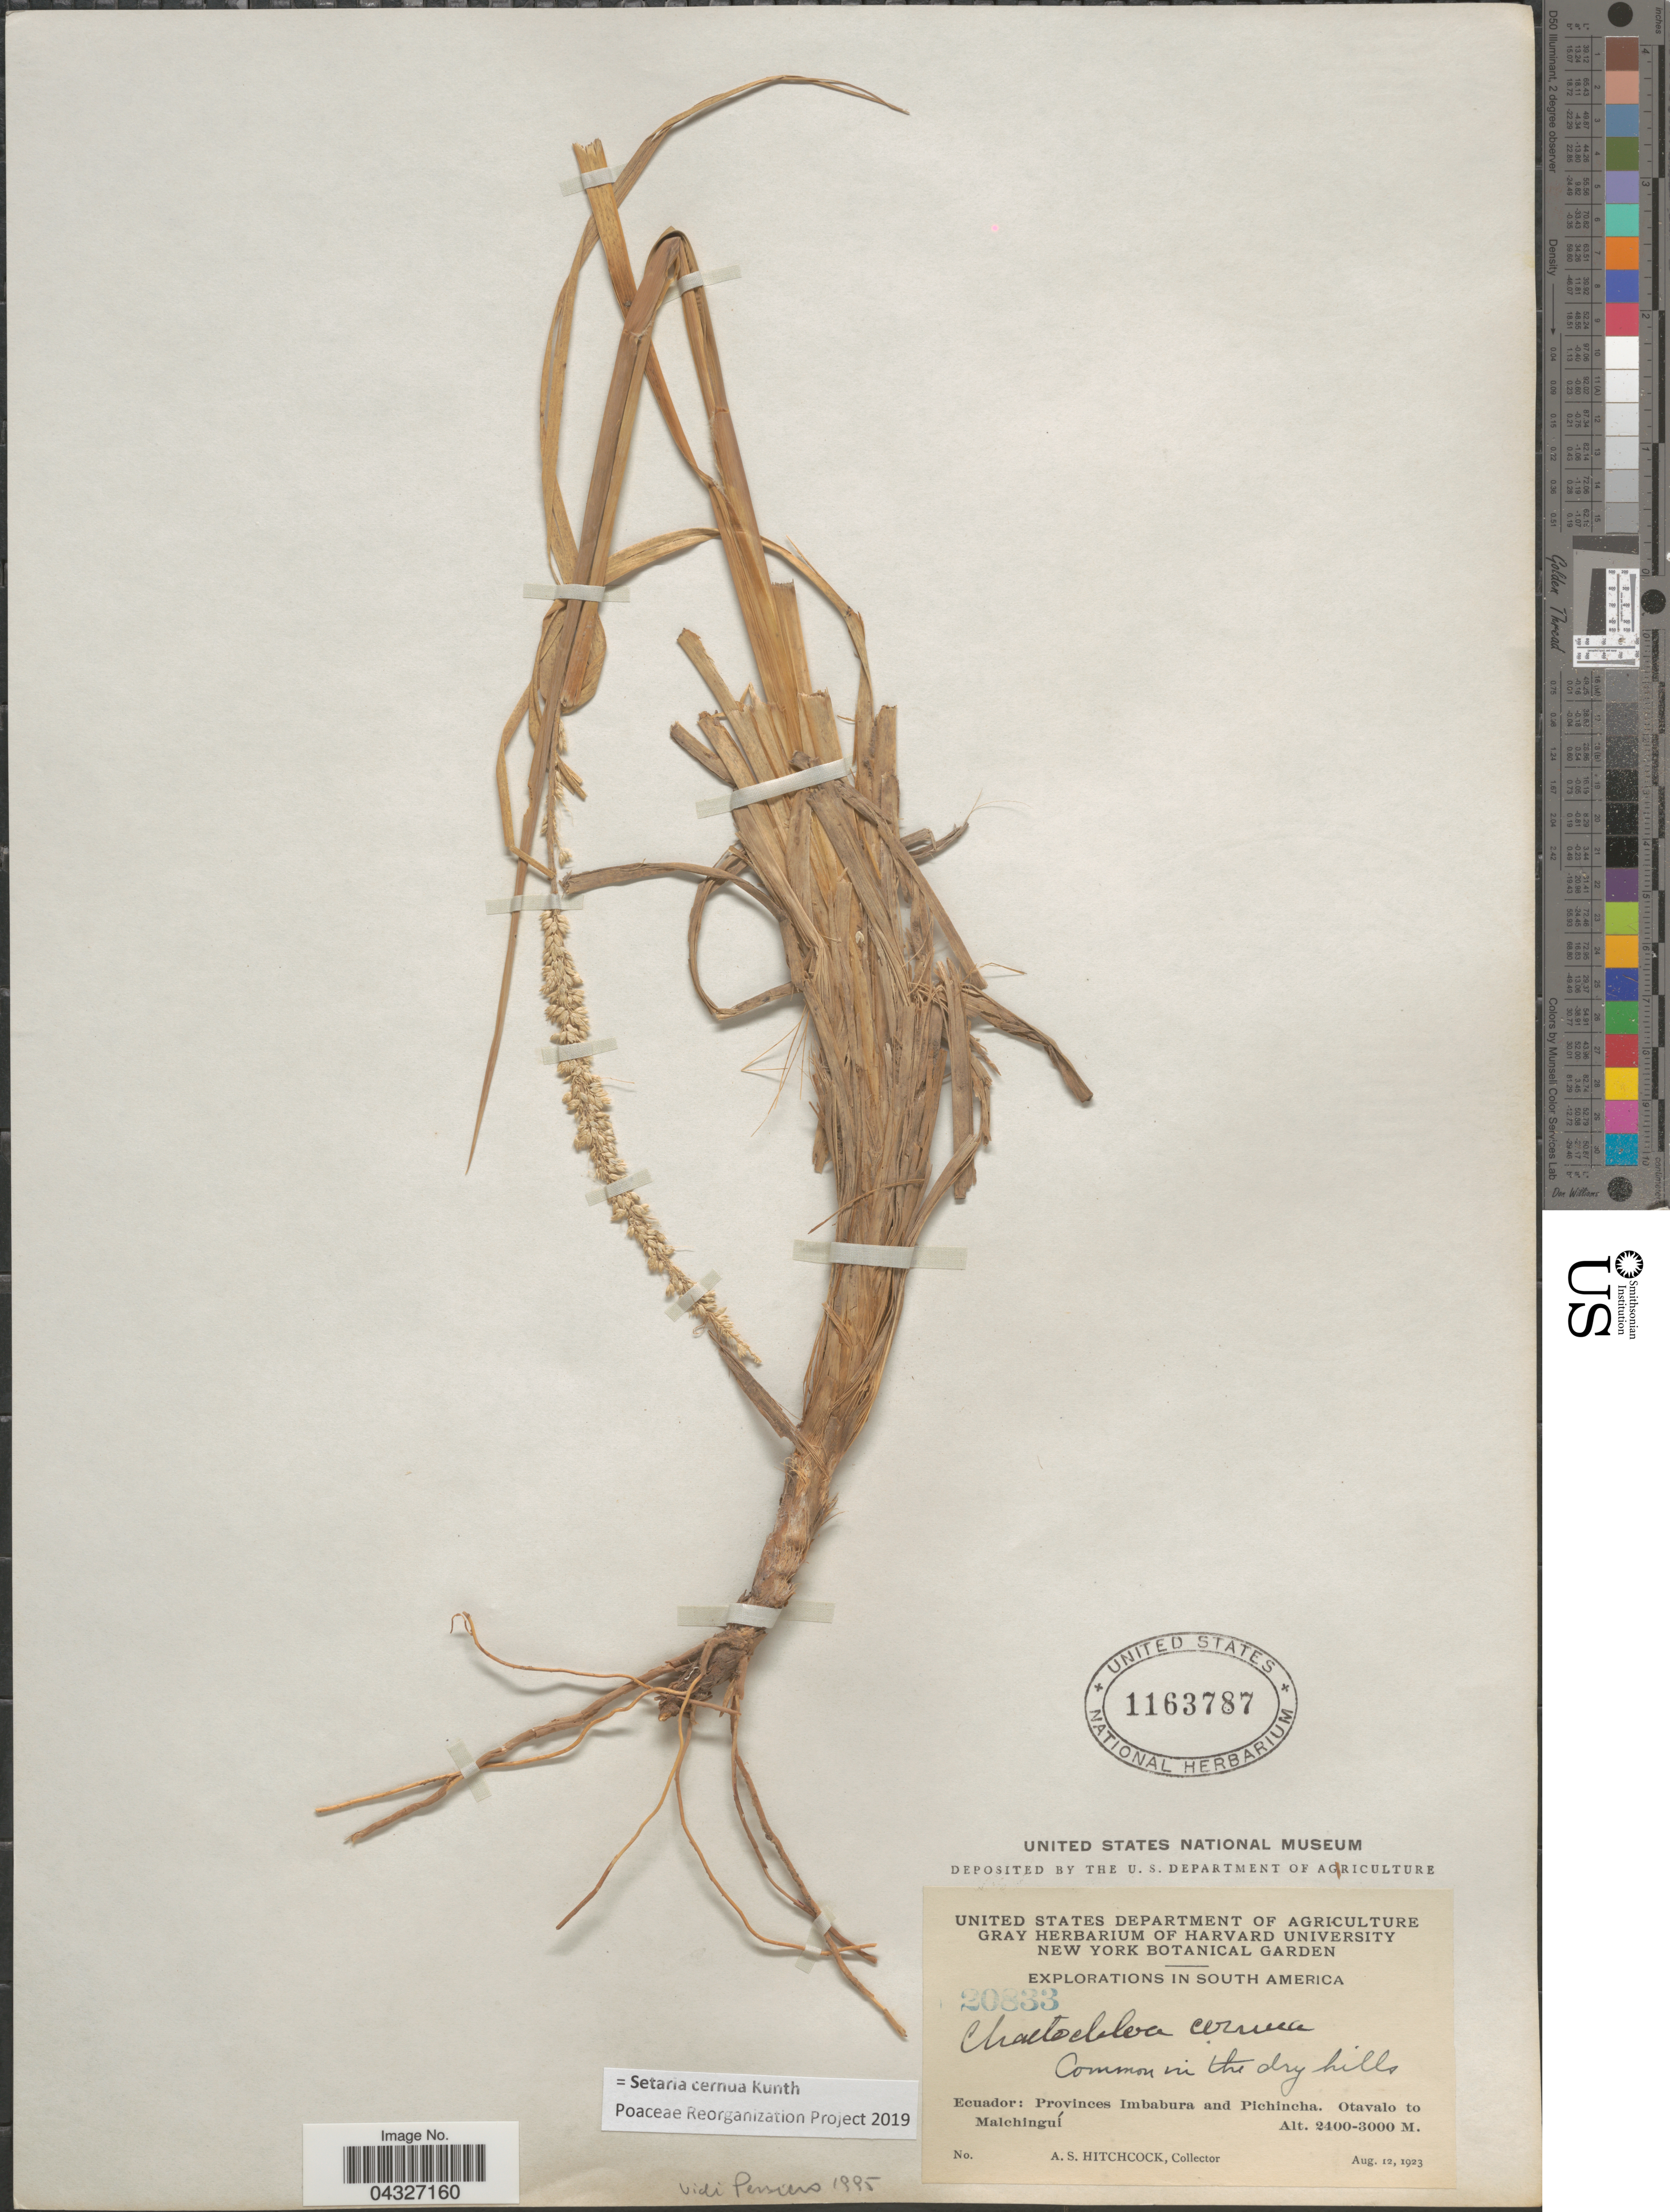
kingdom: Plantae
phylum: Tracheophyta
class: Liliopsida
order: Poales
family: Poaceae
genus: Setaria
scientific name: Setaria cernua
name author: Kunth in Humb.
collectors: A. S. Hitchcock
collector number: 20833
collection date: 1923-08-12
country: Ecuador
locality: Explorations in South America. In the dry hills. Provinces Imbabura and Pichincha. Otavalo to Malchinguí.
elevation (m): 2400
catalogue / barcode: US 1163787